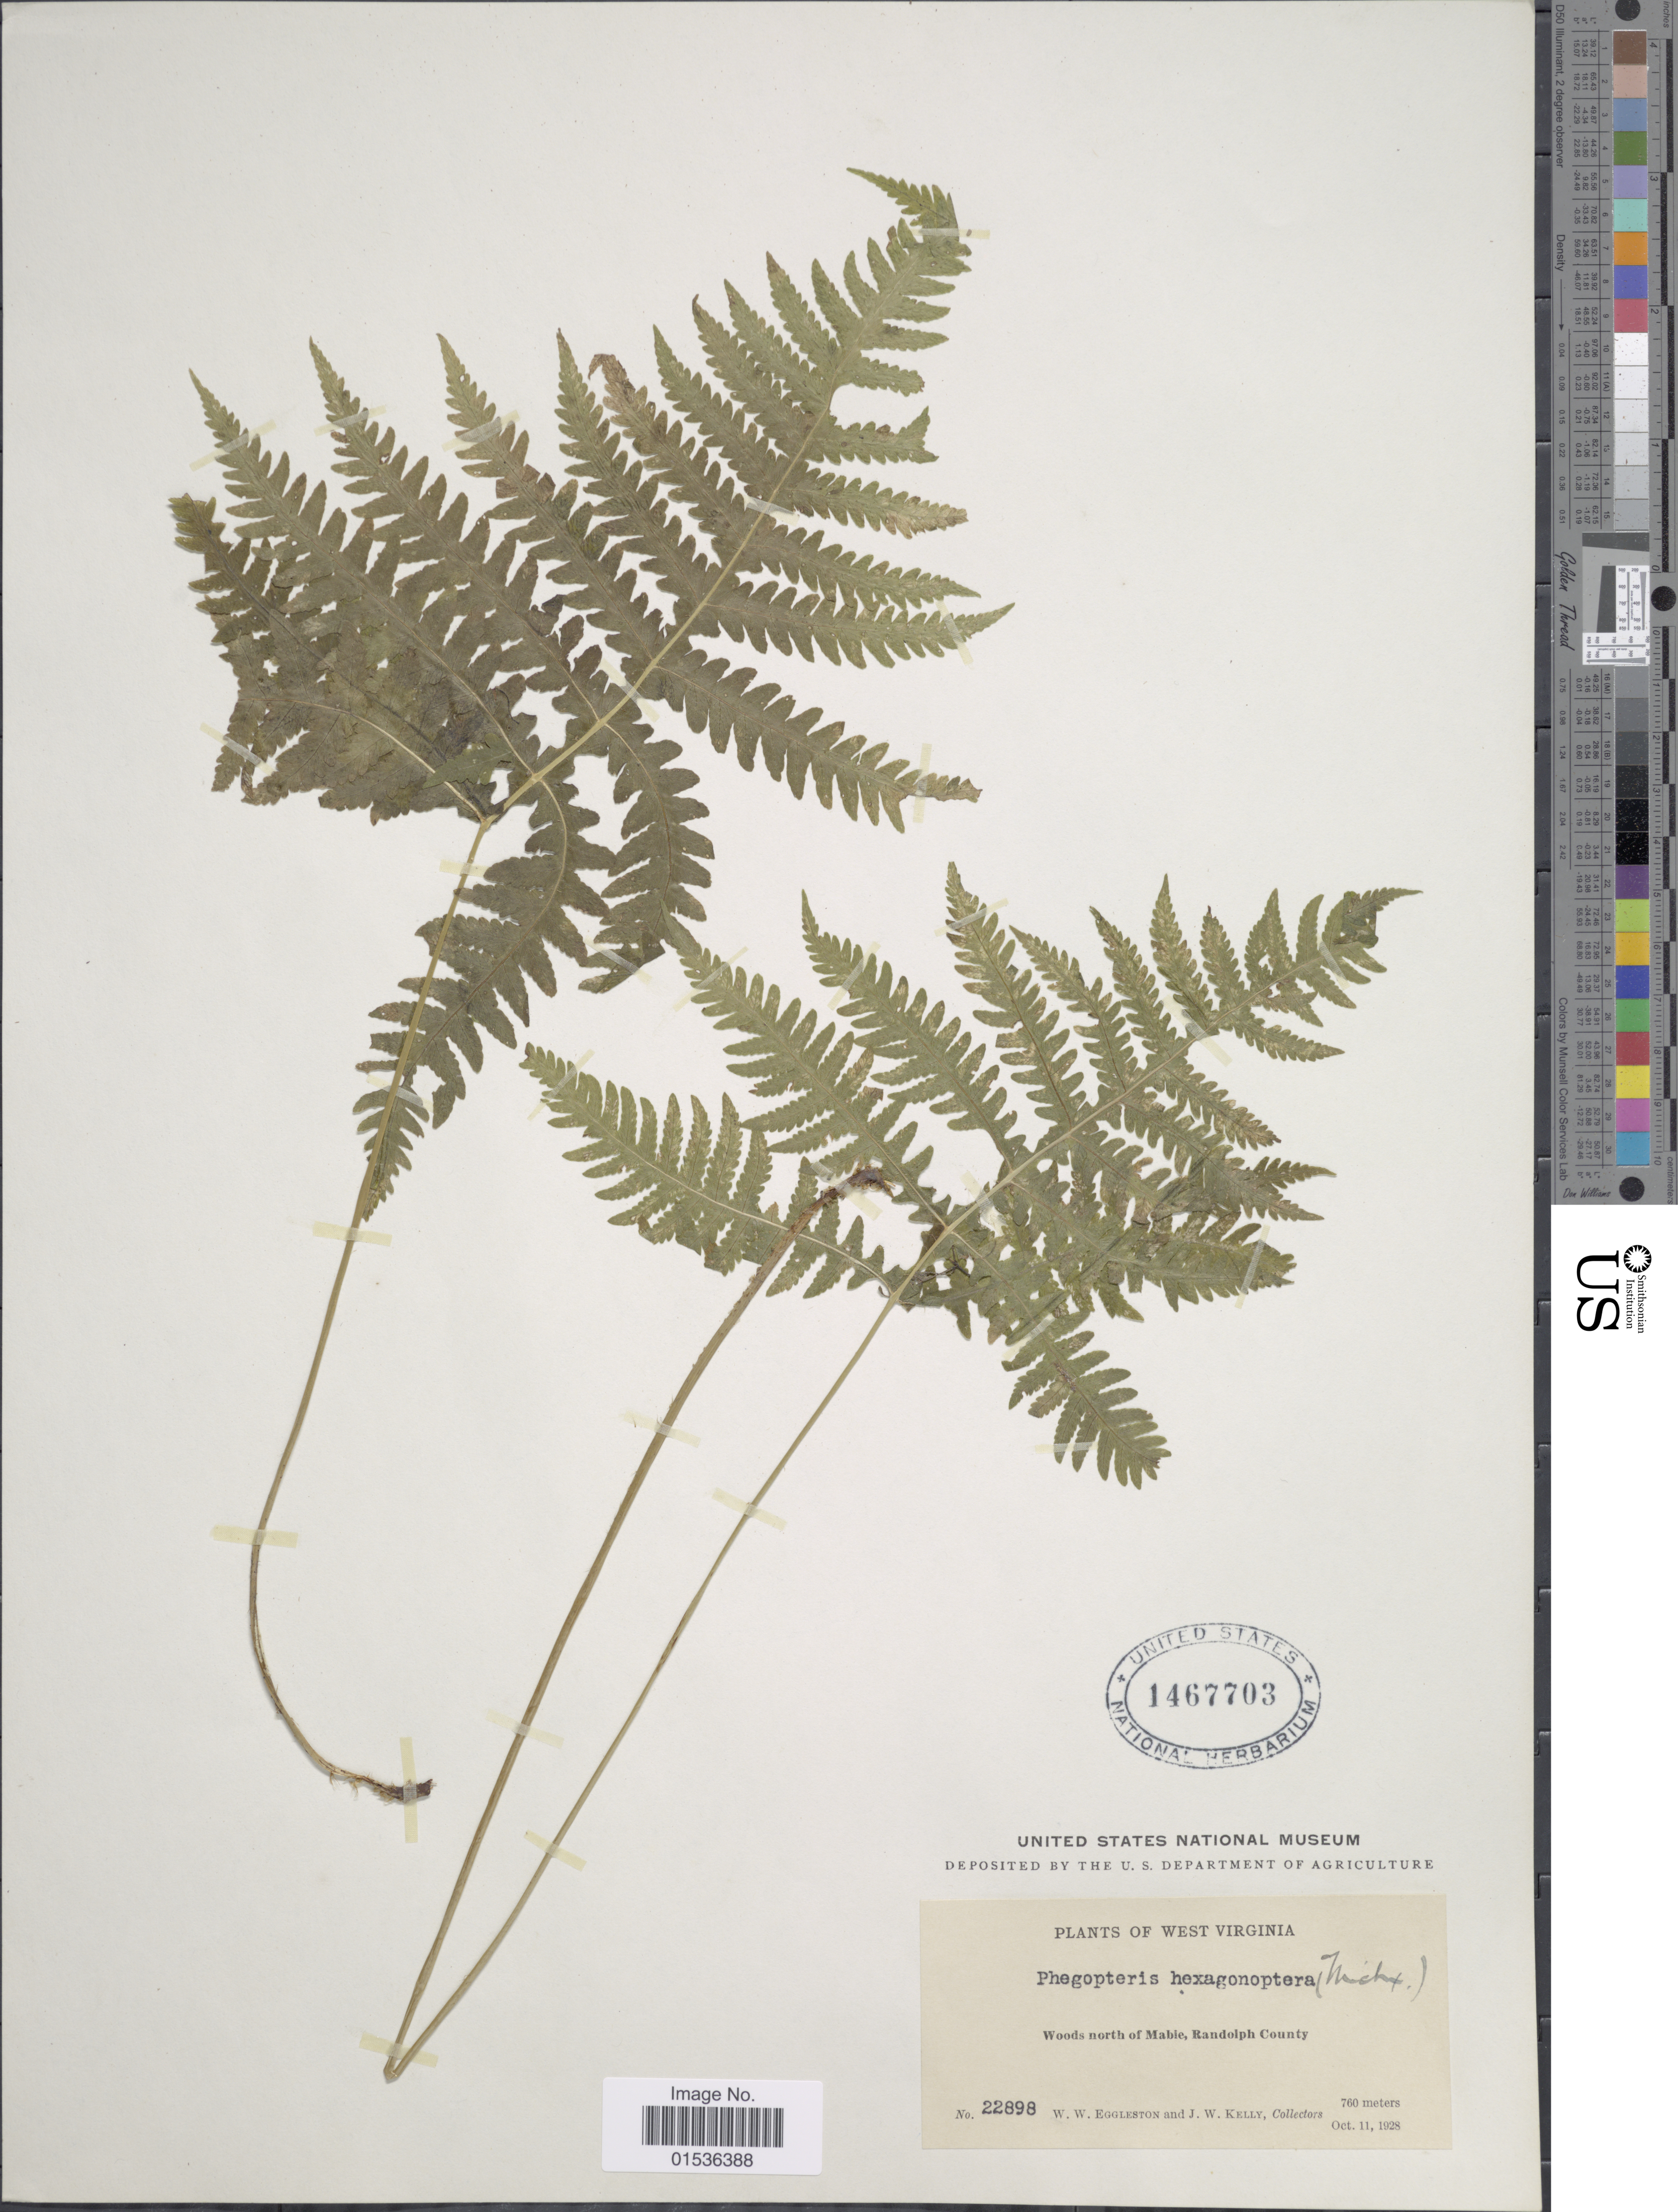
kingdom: Plantae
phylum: Tracheophyta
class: Polypodiopsida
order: Polypodiales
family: Thelypteridaceae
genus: Phegopteris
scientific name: Phegopteris hexagonoptera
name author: (Michx.) Fée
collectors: W. W. Eggleston & J. Kelly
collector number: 22898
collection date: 1928-10-11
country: United States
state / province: West Virginia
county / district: Randolph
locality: WestVirginia, Wood north of Mable, Randolp County.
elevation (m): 760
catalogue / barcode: US 1467703